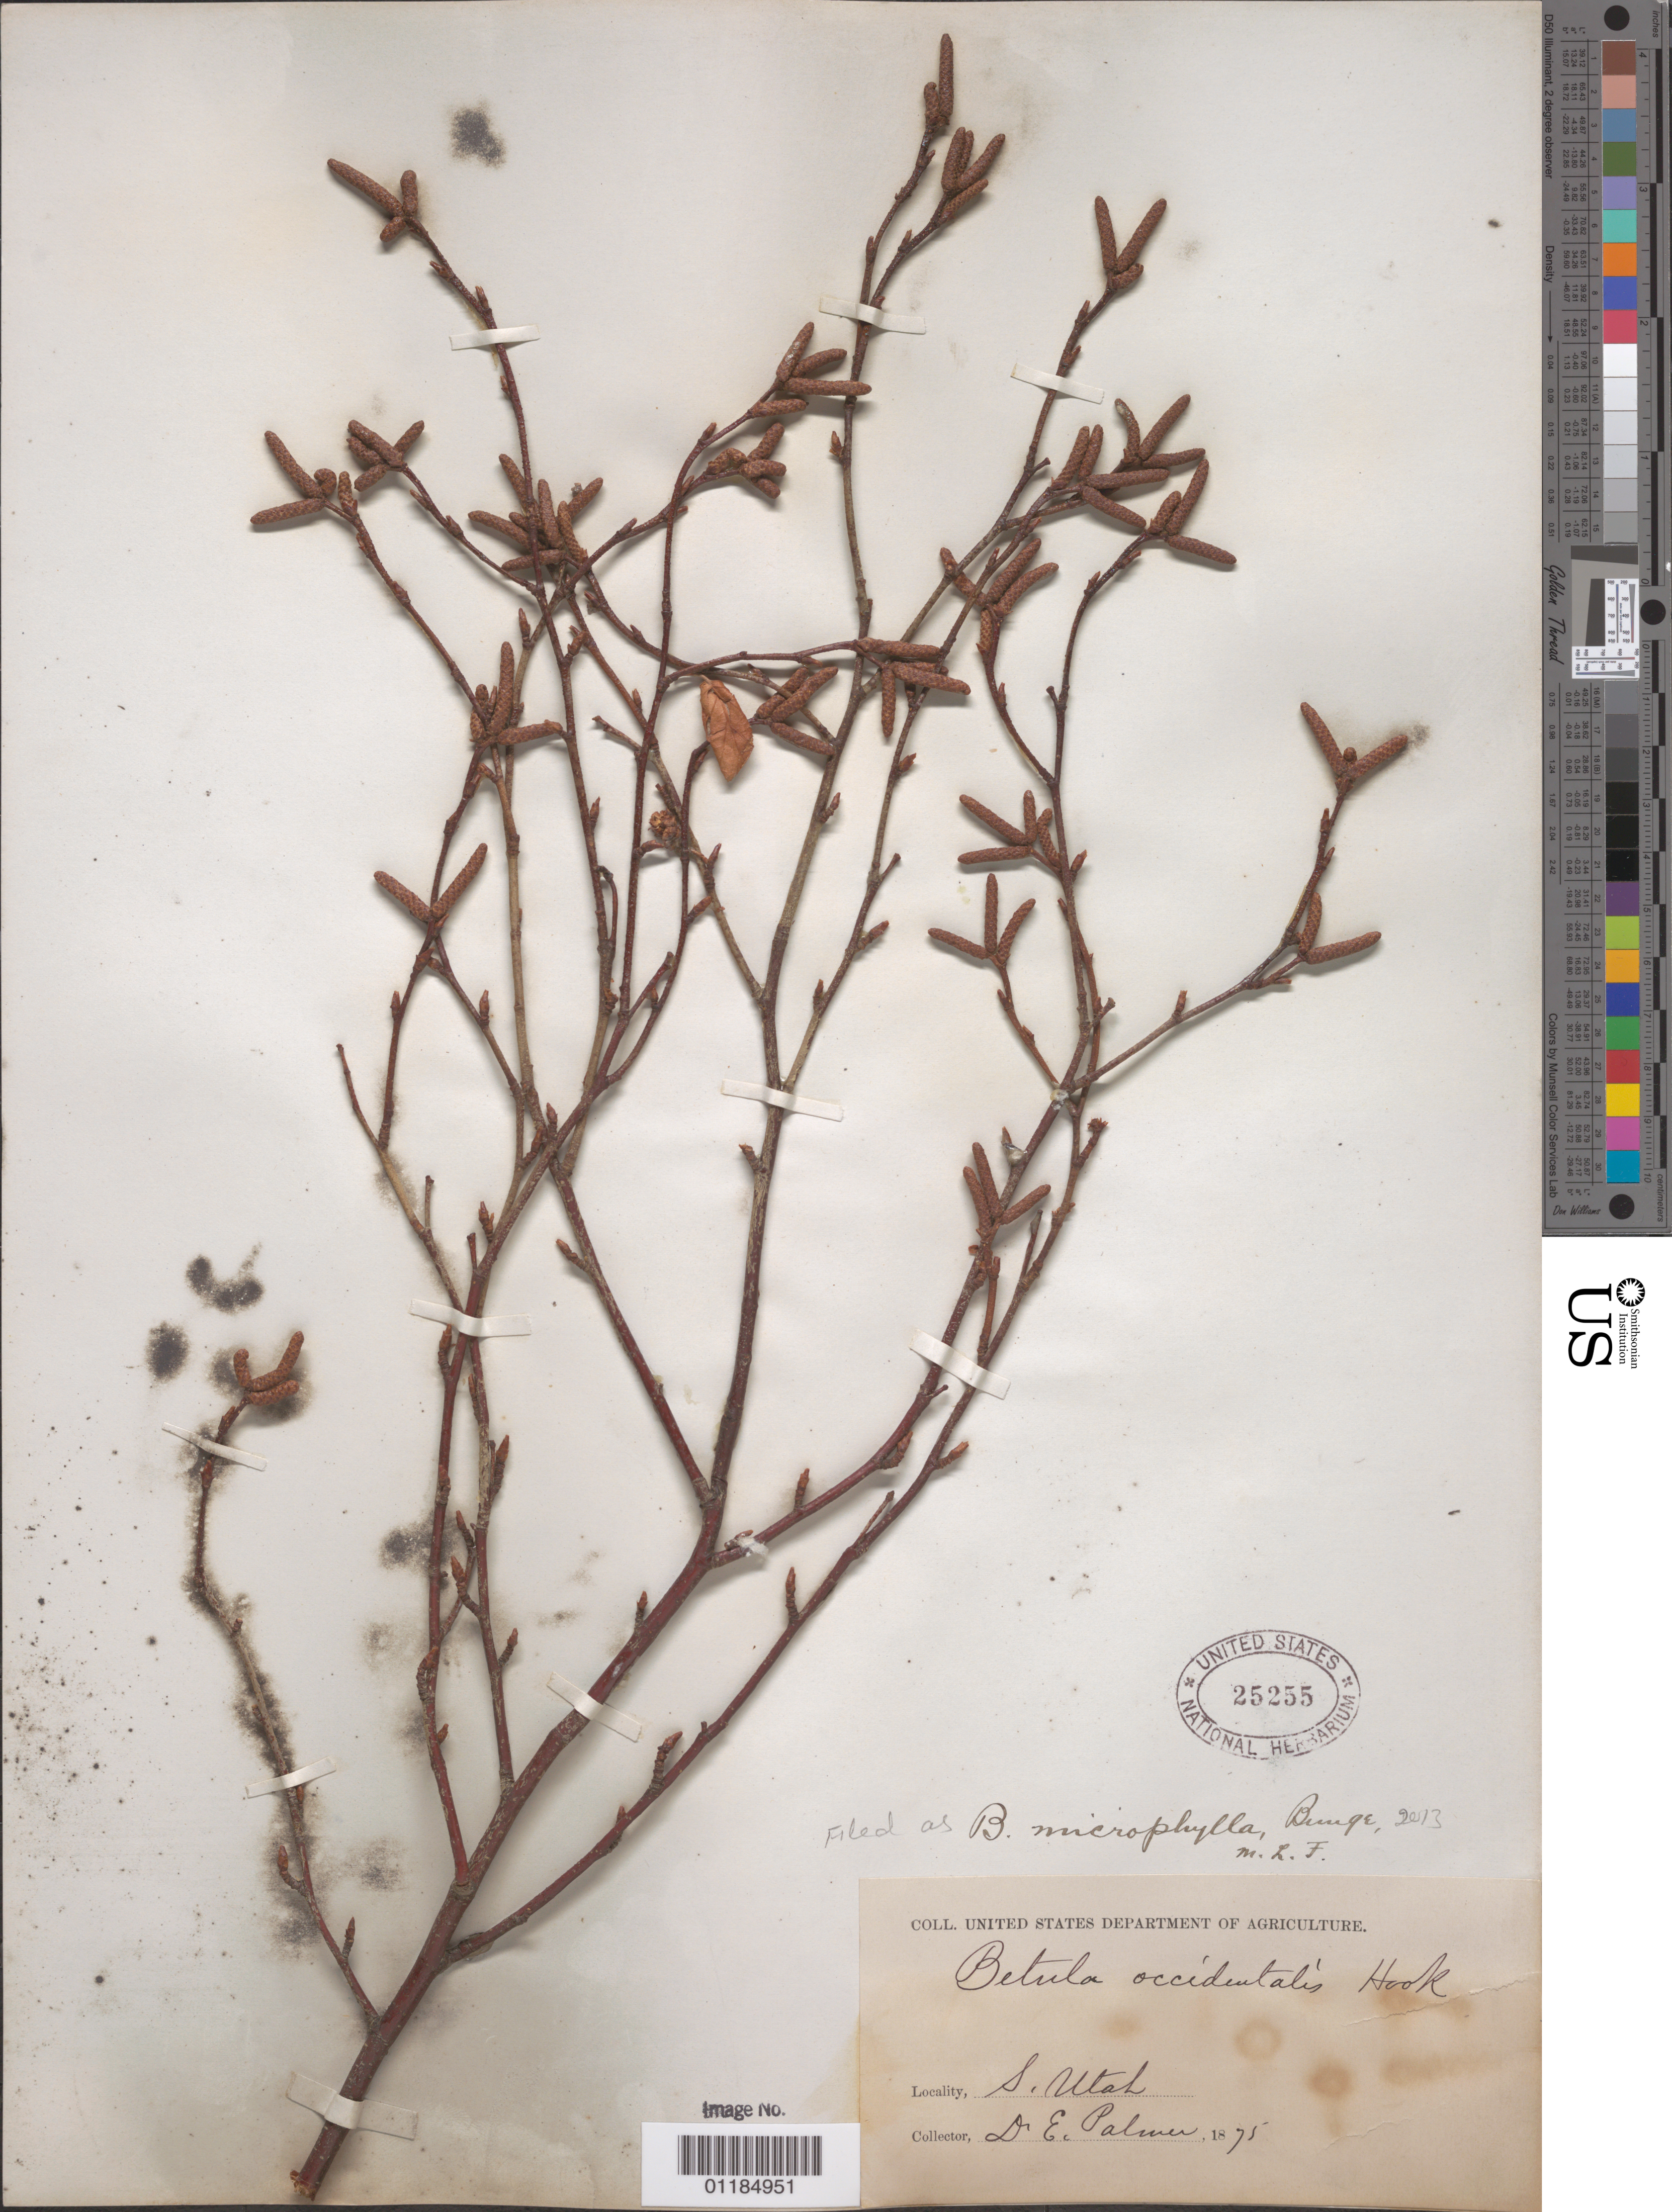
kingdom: Plantae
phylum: Tracheophyta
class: Magnoliopsida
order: Fagales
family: Betulaceae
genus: Betula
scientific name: Betula microphylla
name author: Bunge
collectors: E. Palmer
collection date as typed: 1875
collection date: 1875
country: United States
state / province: Utah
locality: Southern Utah.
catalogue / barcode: US 25255